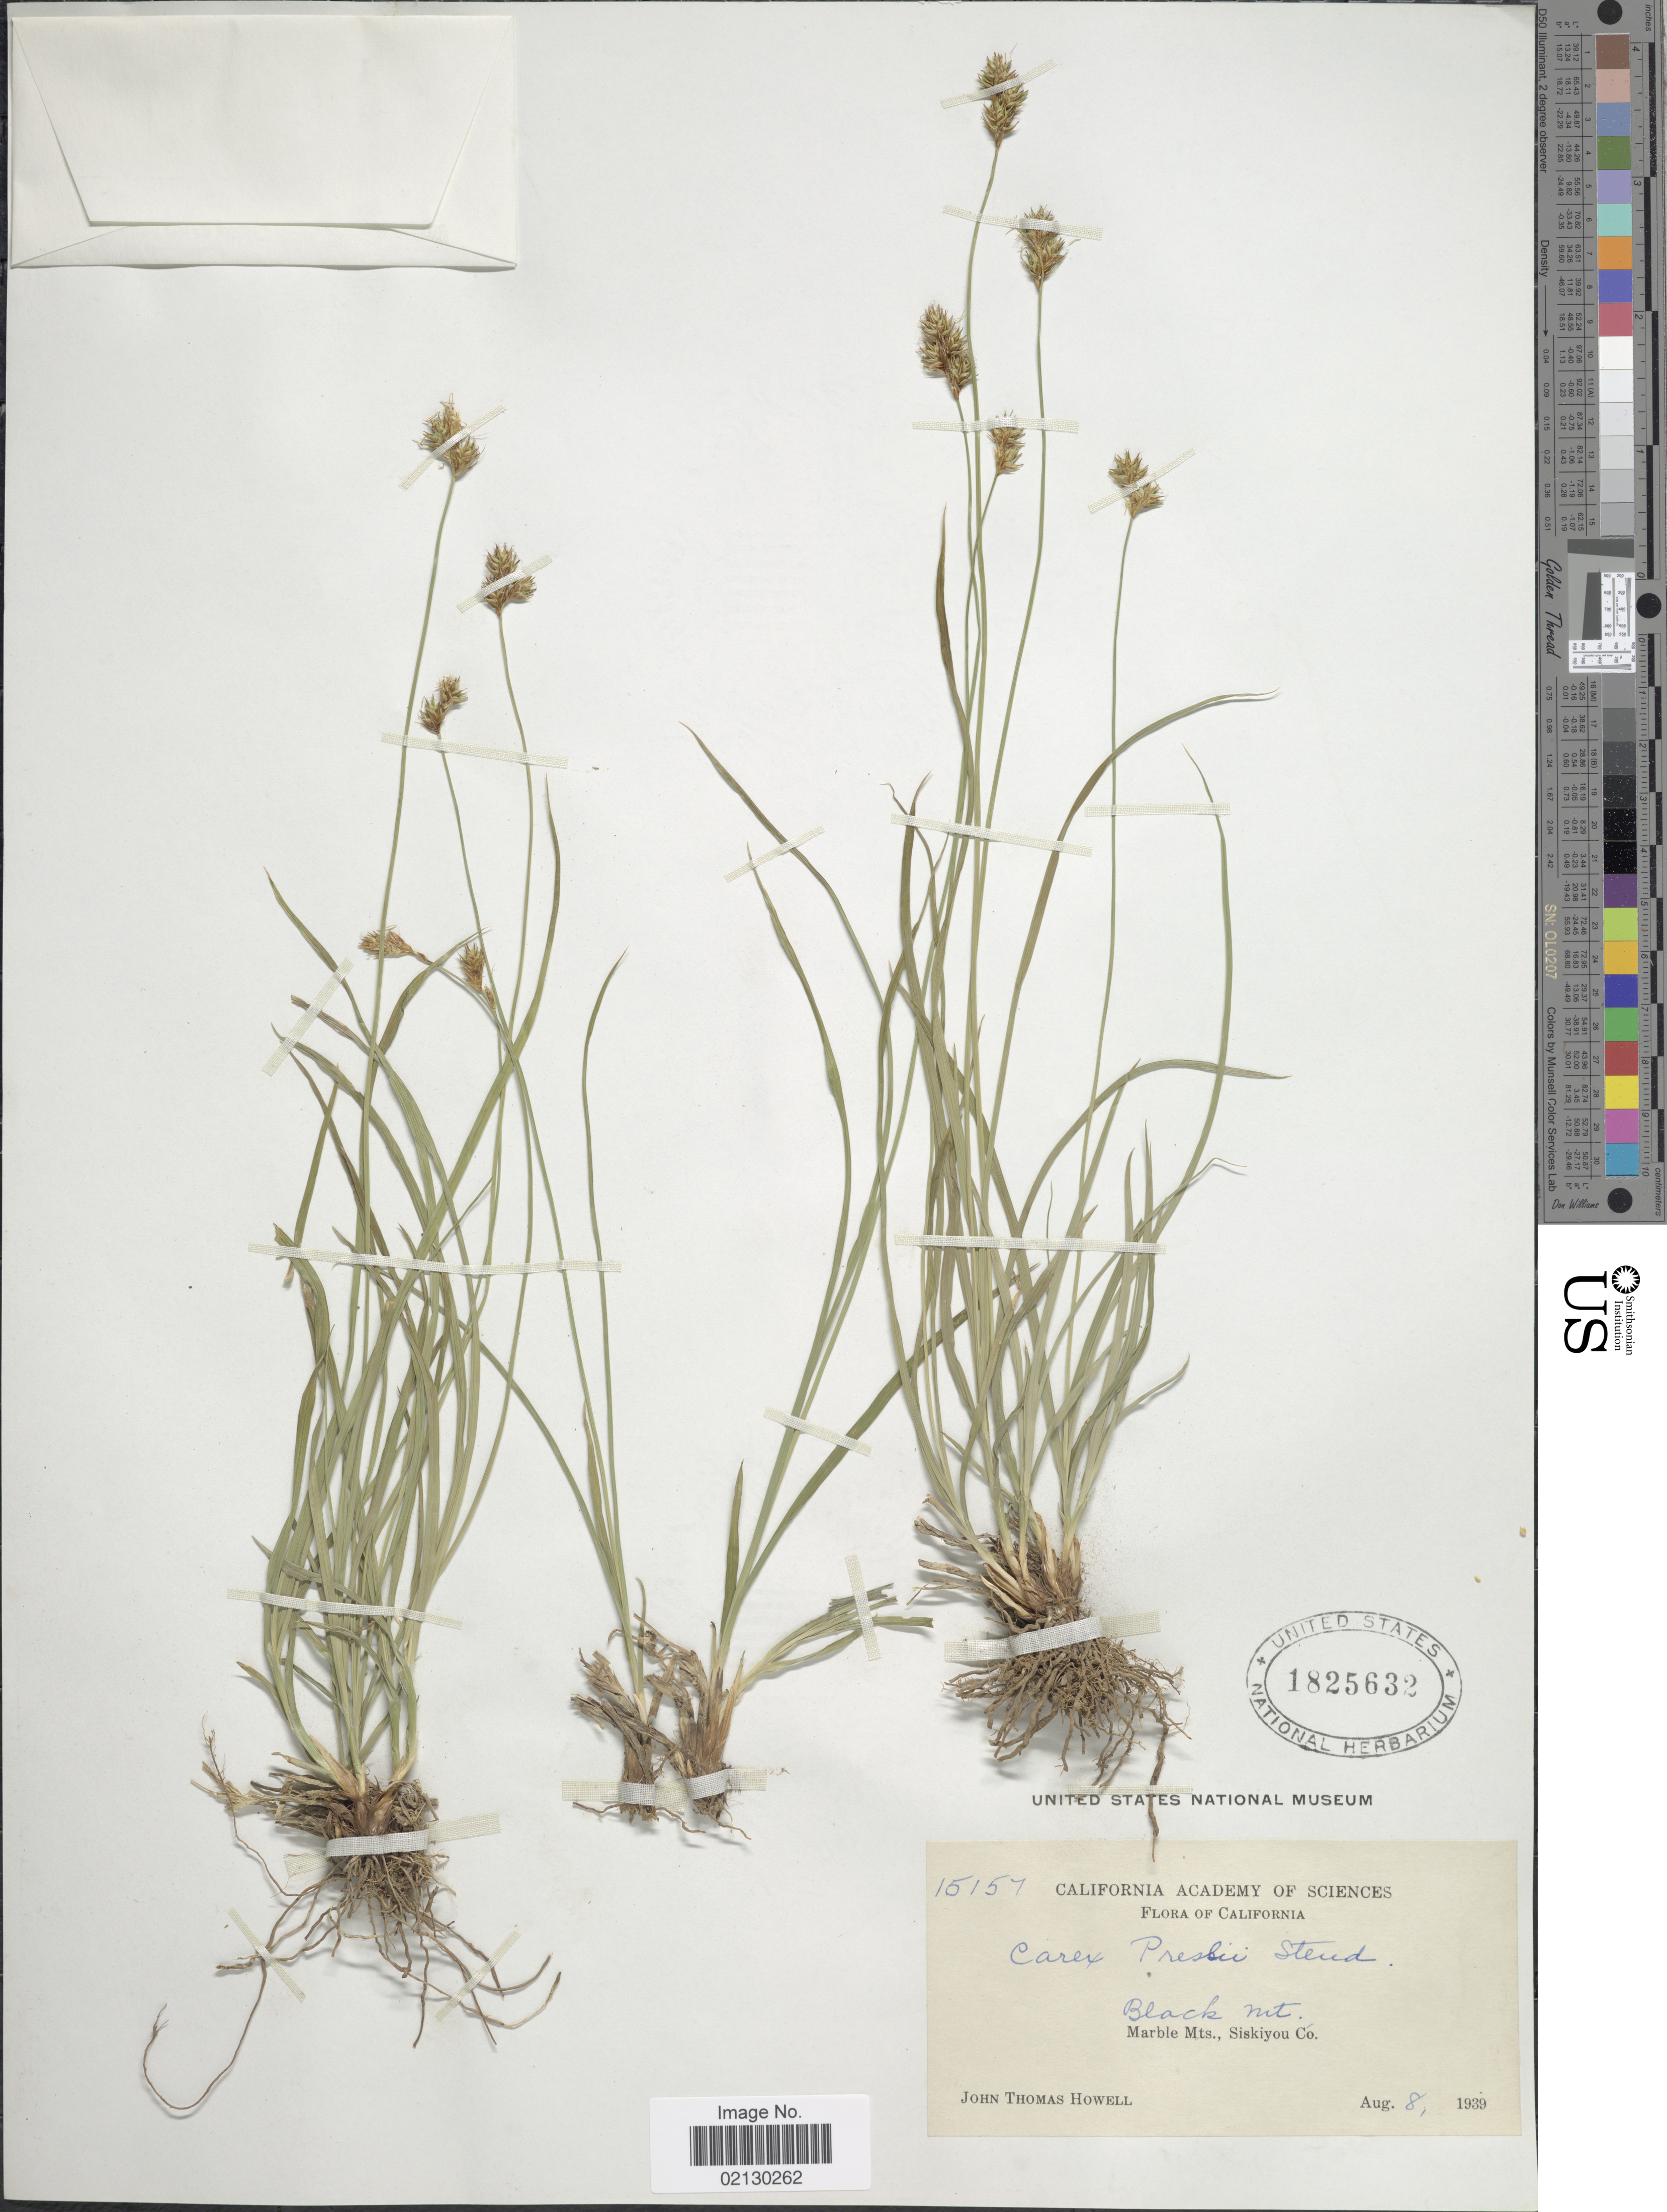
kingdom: Plantae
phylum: Tracheophyta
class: Liliopsida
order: Poales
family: Cyperaceae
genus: Carex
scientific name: Carex preslii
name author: Steud.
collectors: J. T. Howell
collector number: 15157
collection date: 1939-08-08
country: United States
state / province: California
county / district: Siskiyou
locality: Black Mt. Marble Mts., Siskiyou Co.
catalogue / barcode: US 1825632